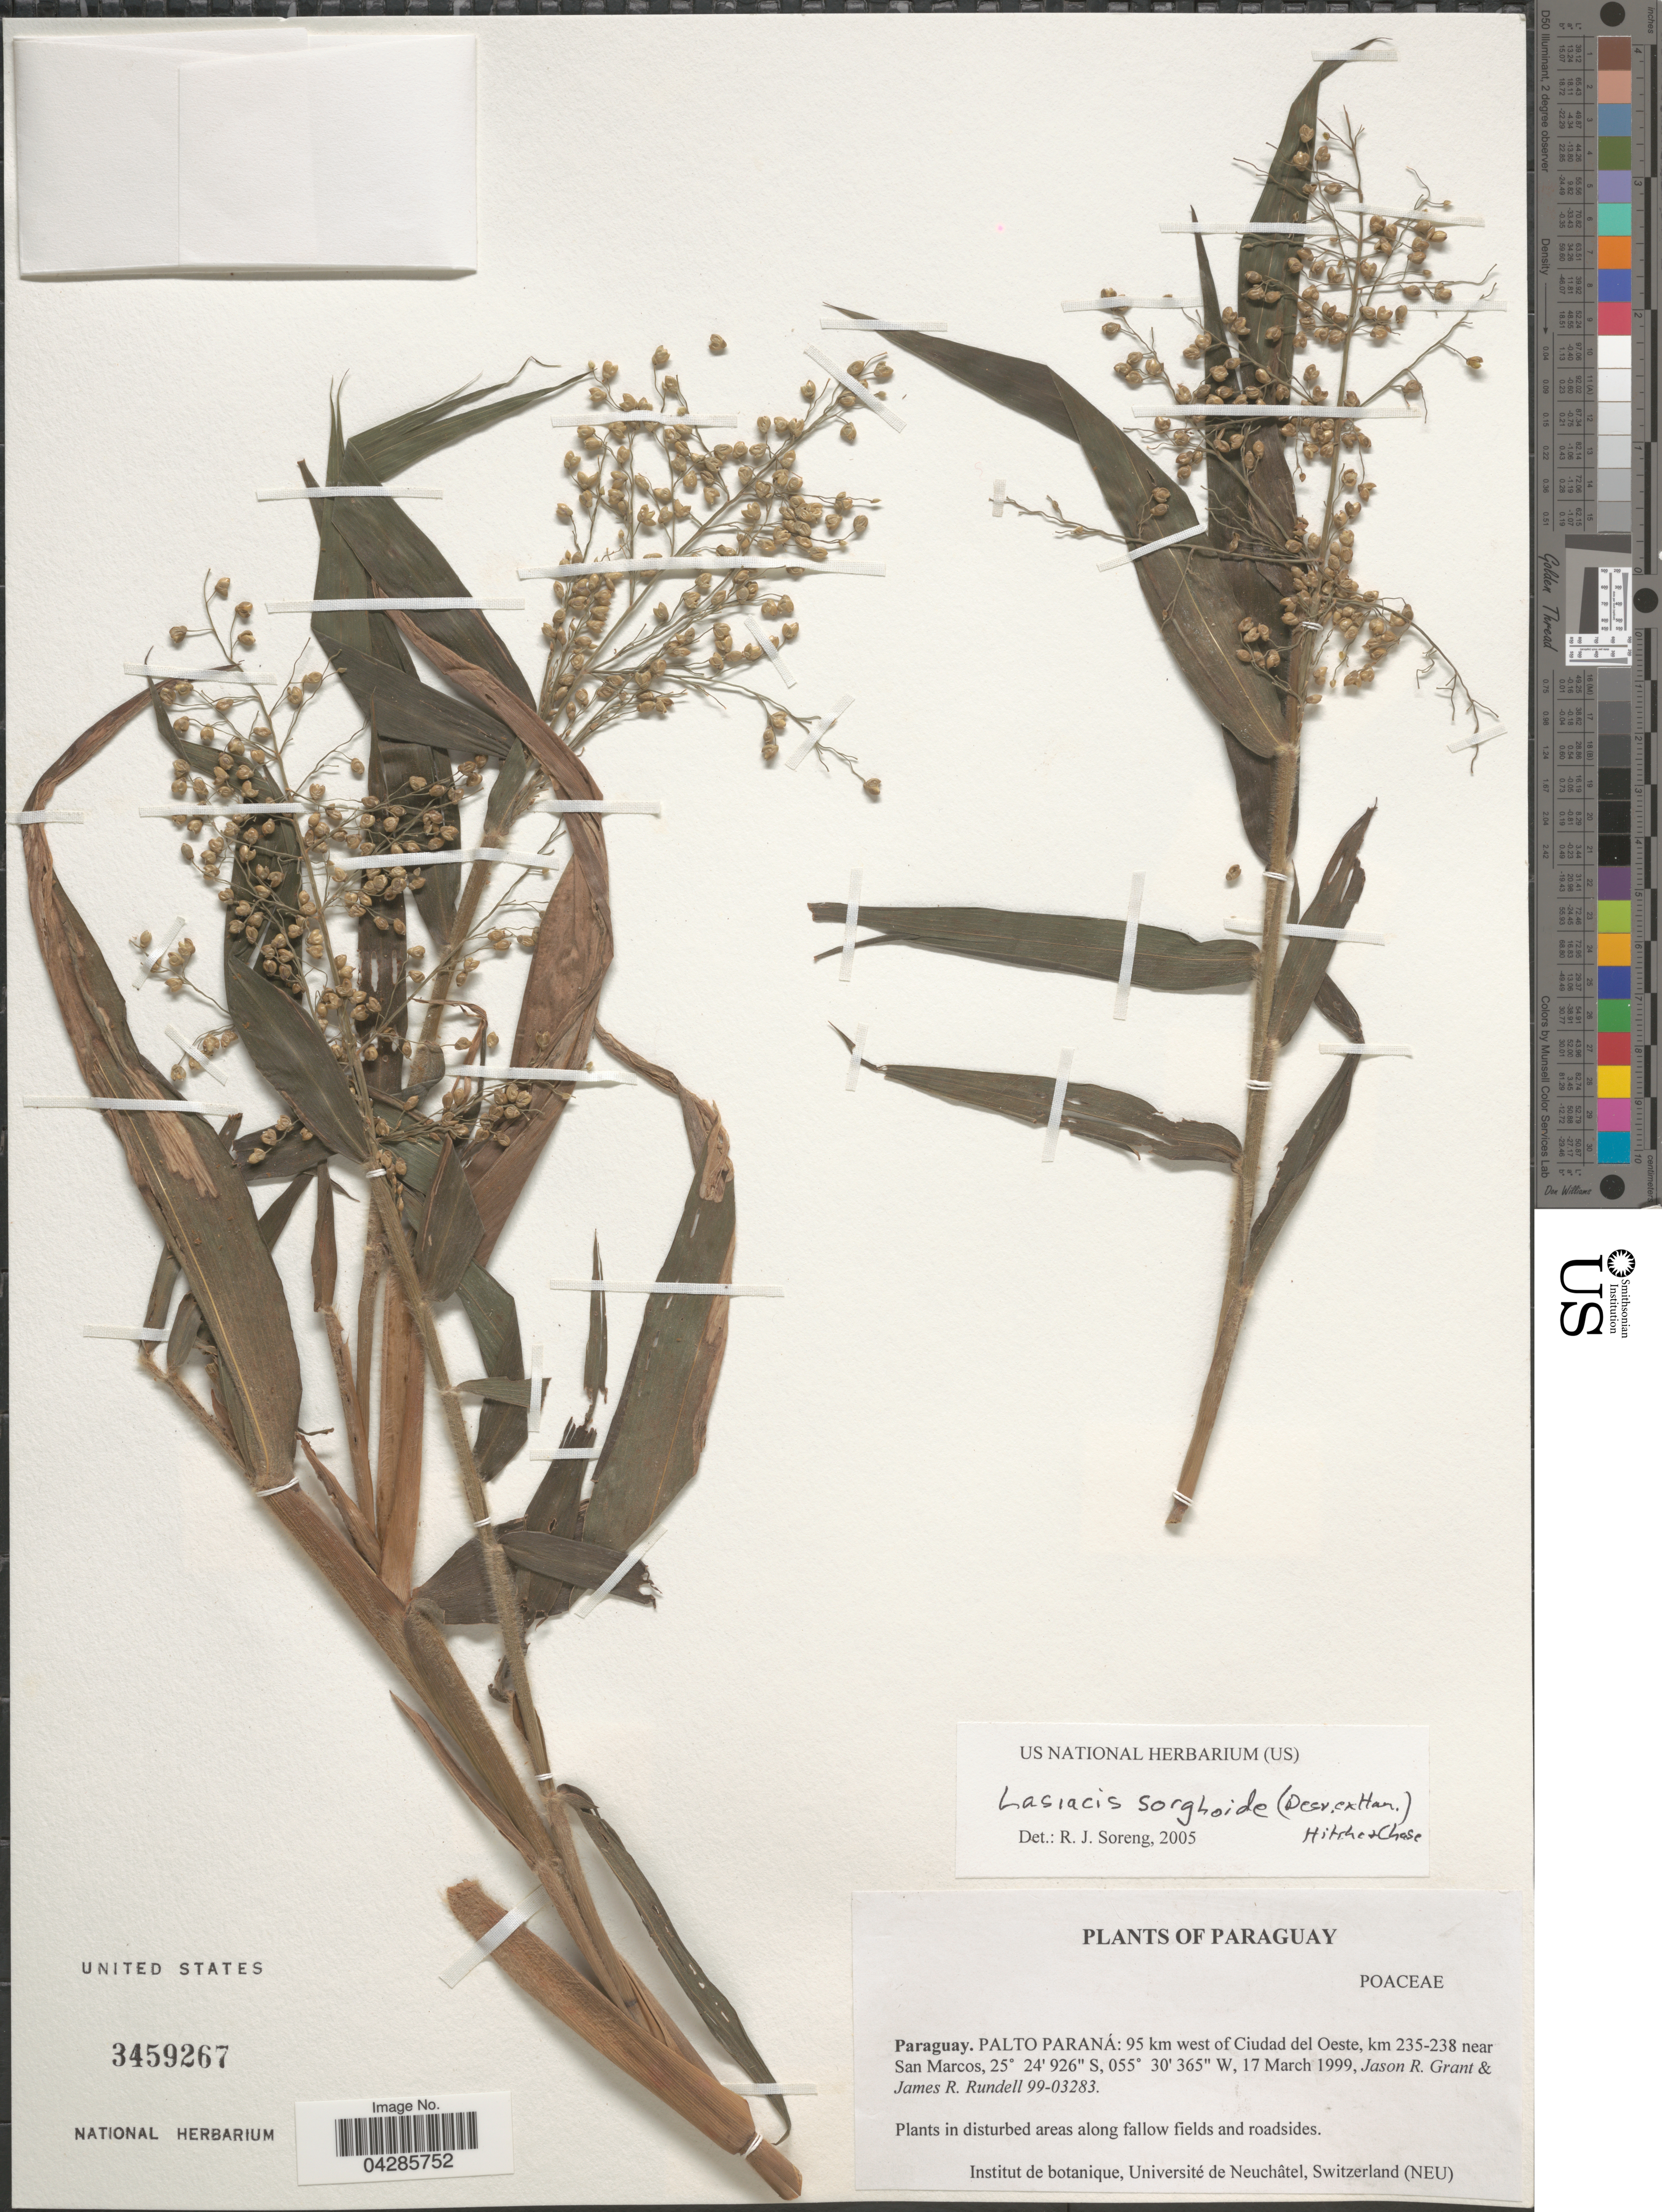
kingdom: Plantae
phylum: Tracheophyta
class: Liliopsida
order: Poales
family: Poaceae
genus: Lasiacis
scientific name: Lasiacis sorghoidea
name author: (Desv. ex Ham.) Hitchc. & Chase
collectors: J. R. Grant & J. R. Rundell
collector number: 99-03283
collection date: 1999-03-17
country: Paraguay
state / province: Alto Parana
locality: Palto Paraná: 95 km west of Ciudad del Oeste, km 235-238 near San Marcos.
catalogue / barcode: US 3459267